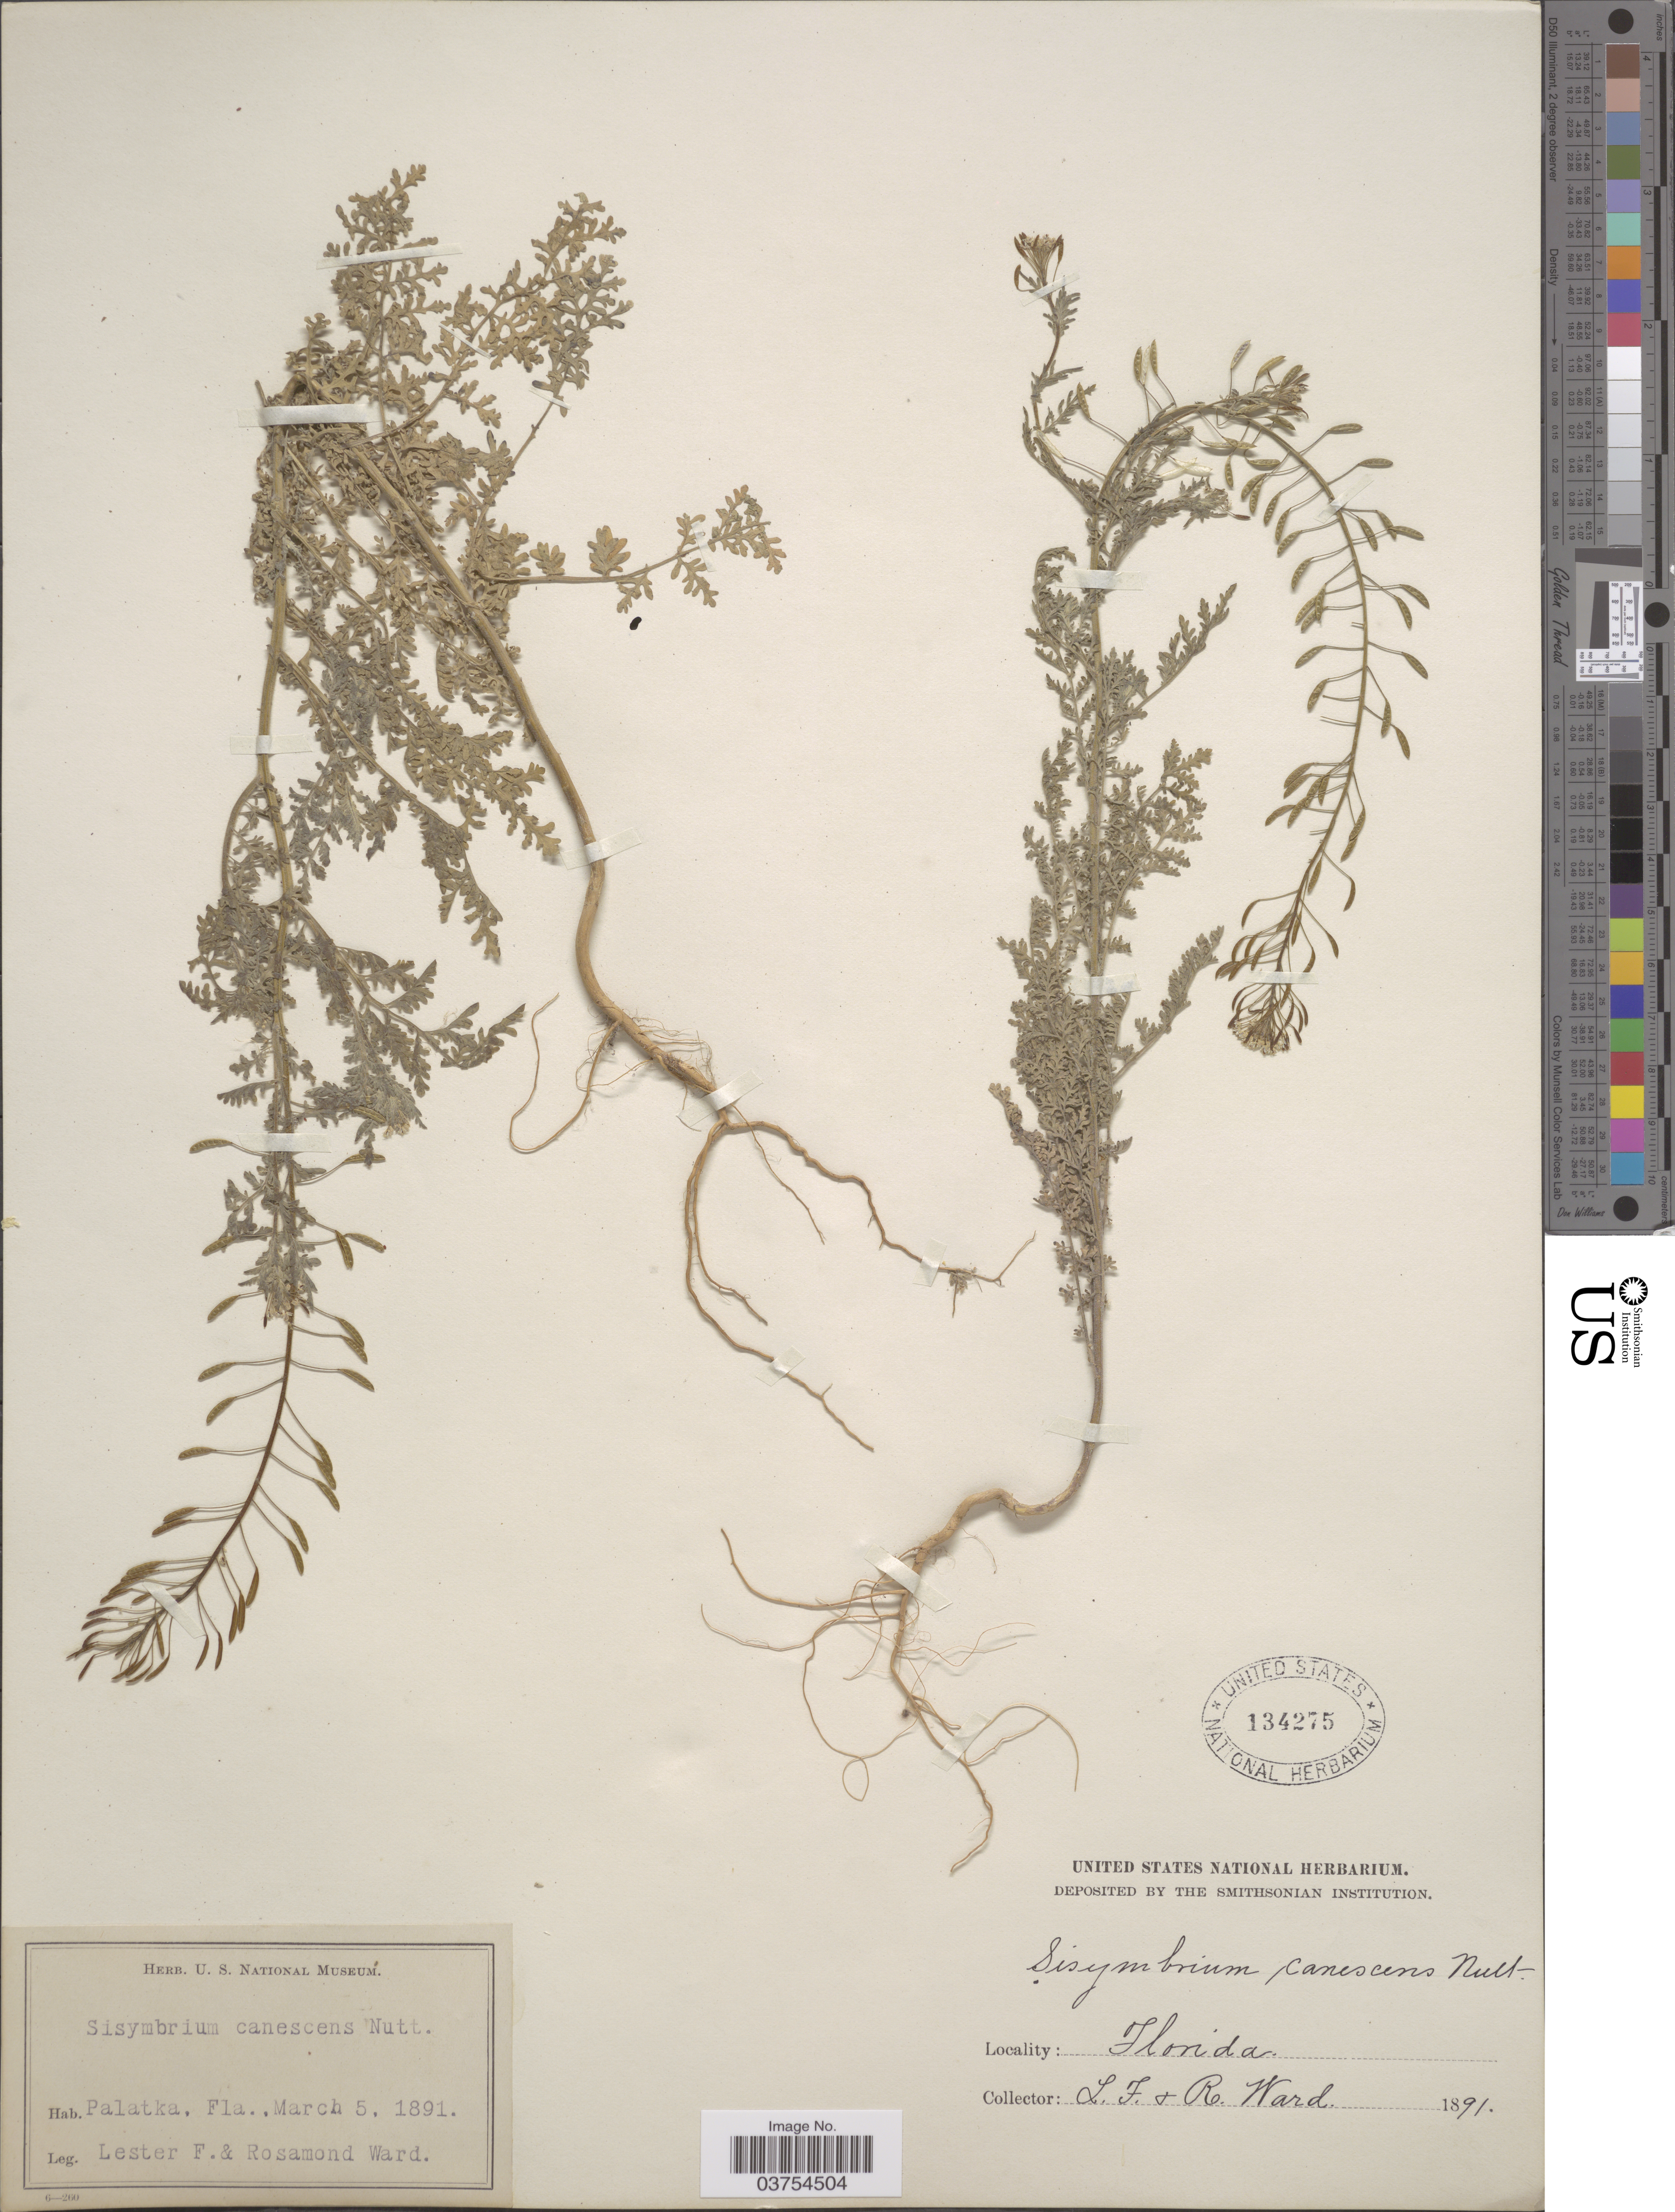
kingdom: Plantae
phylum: Tracheophyta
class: Magnoliopsida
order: Brassicales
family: Brassicaceae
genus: Descurainia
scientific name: Descurainia pinnata subsp. typica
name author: (C.A. Mey.) Detling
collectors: L. F. Ward & R. Ward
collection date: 1891-03-05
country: United States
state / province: Florida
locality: Palatka.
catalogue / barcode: US 134275